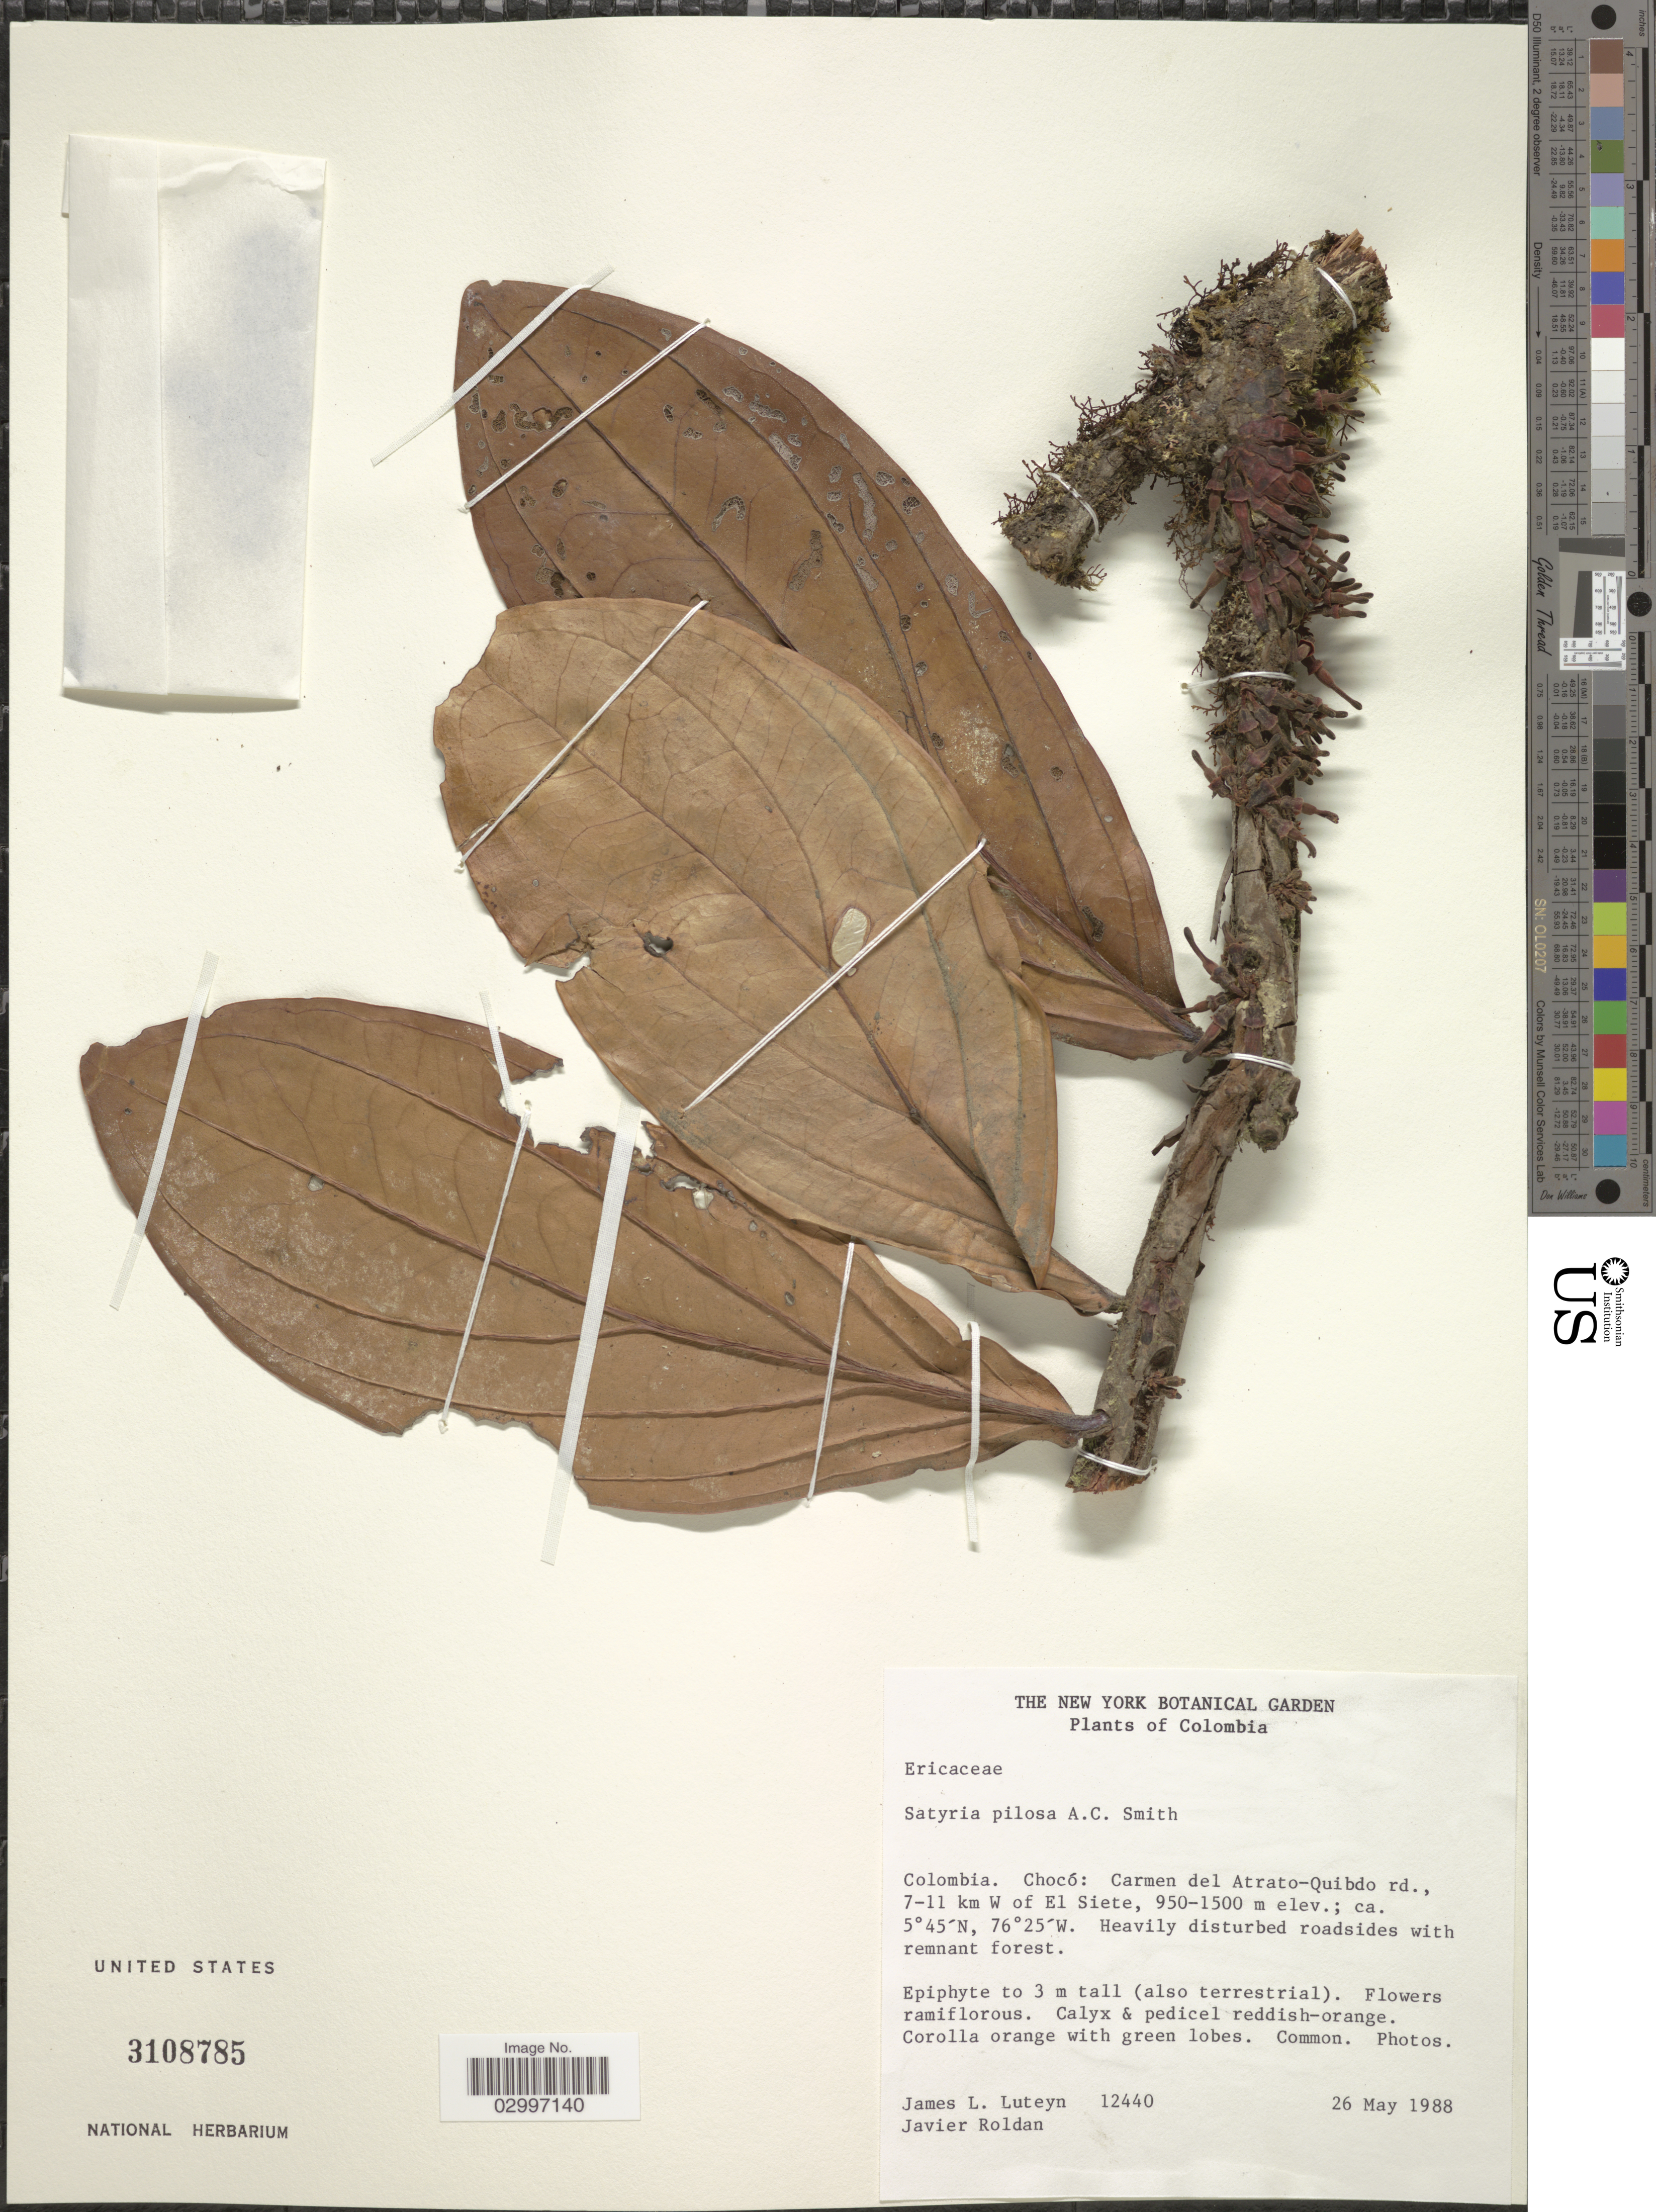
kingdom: Plantae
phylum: Tracheophyta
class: Magnoliopsida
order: Ericales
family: Ericaceae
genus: Satyria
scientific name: Satyria pilosa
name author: A.C. Sm.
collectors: J. Luteyn & J. Roldan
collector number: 12440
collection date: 1988-05-26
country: Colombia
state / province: Chocó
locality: Carmen del Atrato-Quibdo rd., 7-11 km W of El Siete.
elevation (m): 950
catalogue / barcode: US 3108785